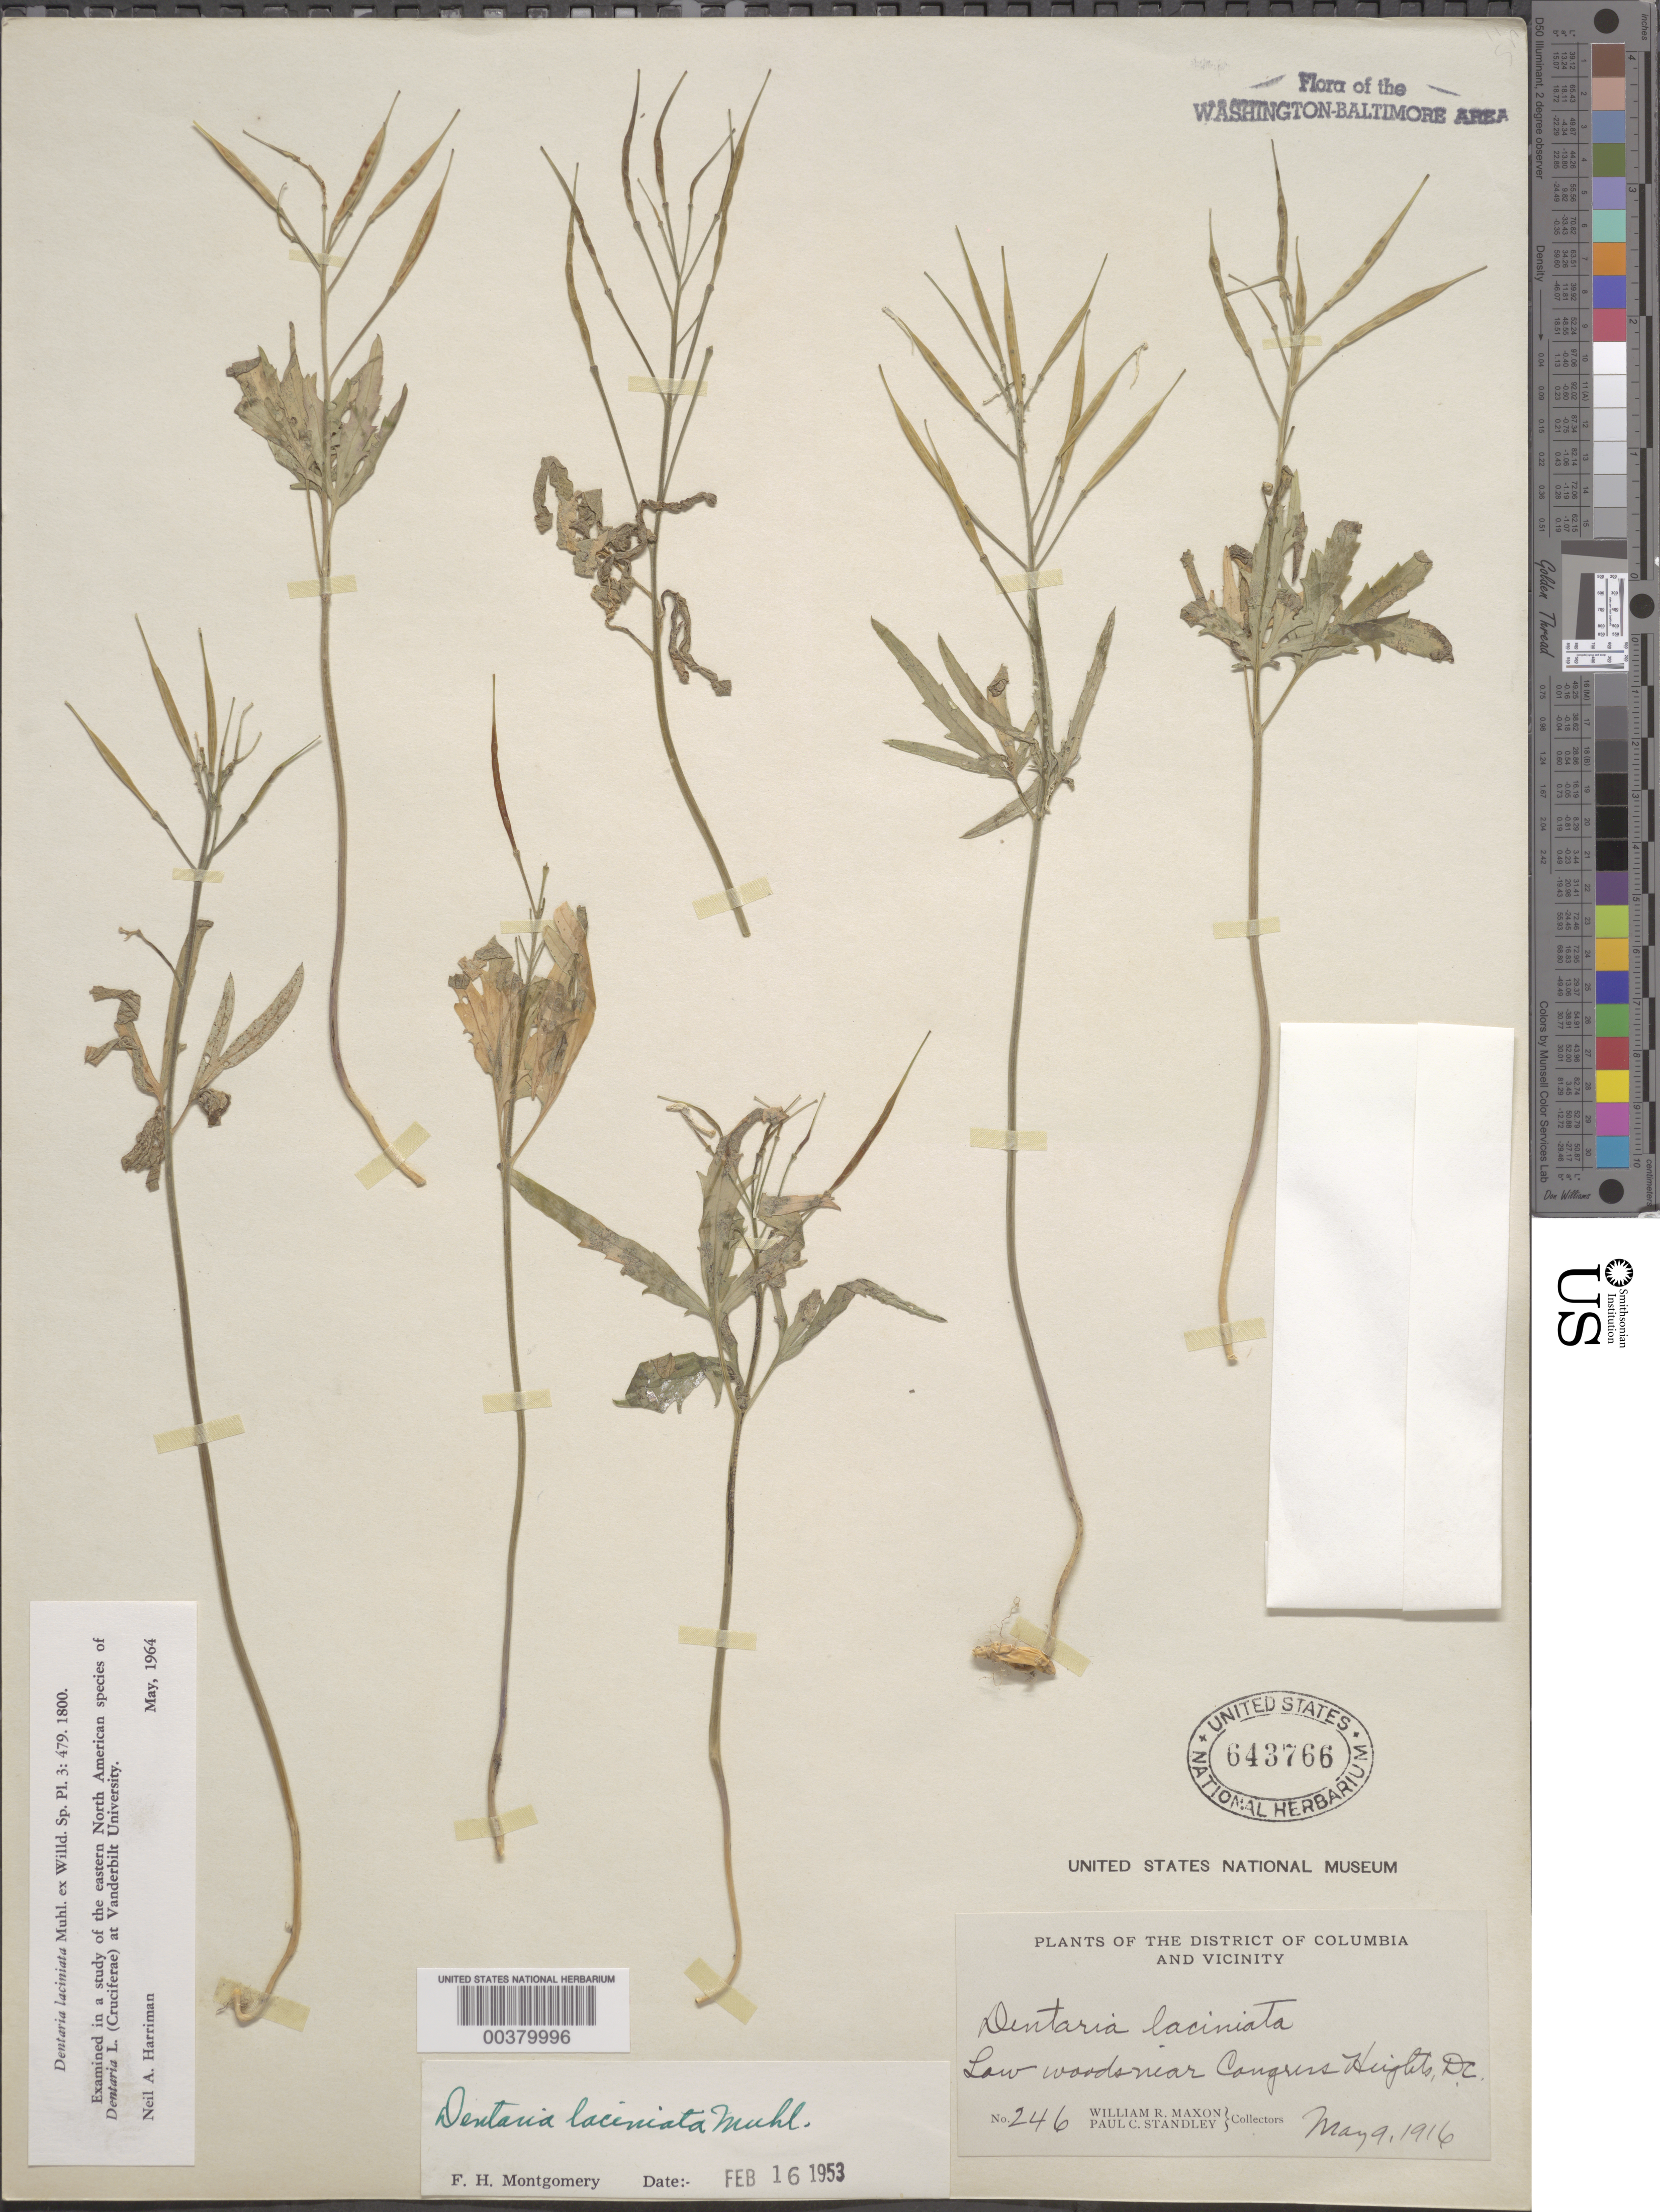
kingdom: Plantae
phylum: Tracheophyta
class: Magnoliopsida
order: Brassicales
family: Brassicaceae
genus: Cardamine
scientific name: Cardamine concatenata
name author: (Michx.) Sw.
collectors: W. R. Maxon & P. C. Standley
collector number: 246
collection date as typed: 09 May 1916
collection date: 1916-05-09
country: United States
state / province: District of Columbia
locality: Congress Heights vicinity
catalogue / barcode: US 643766